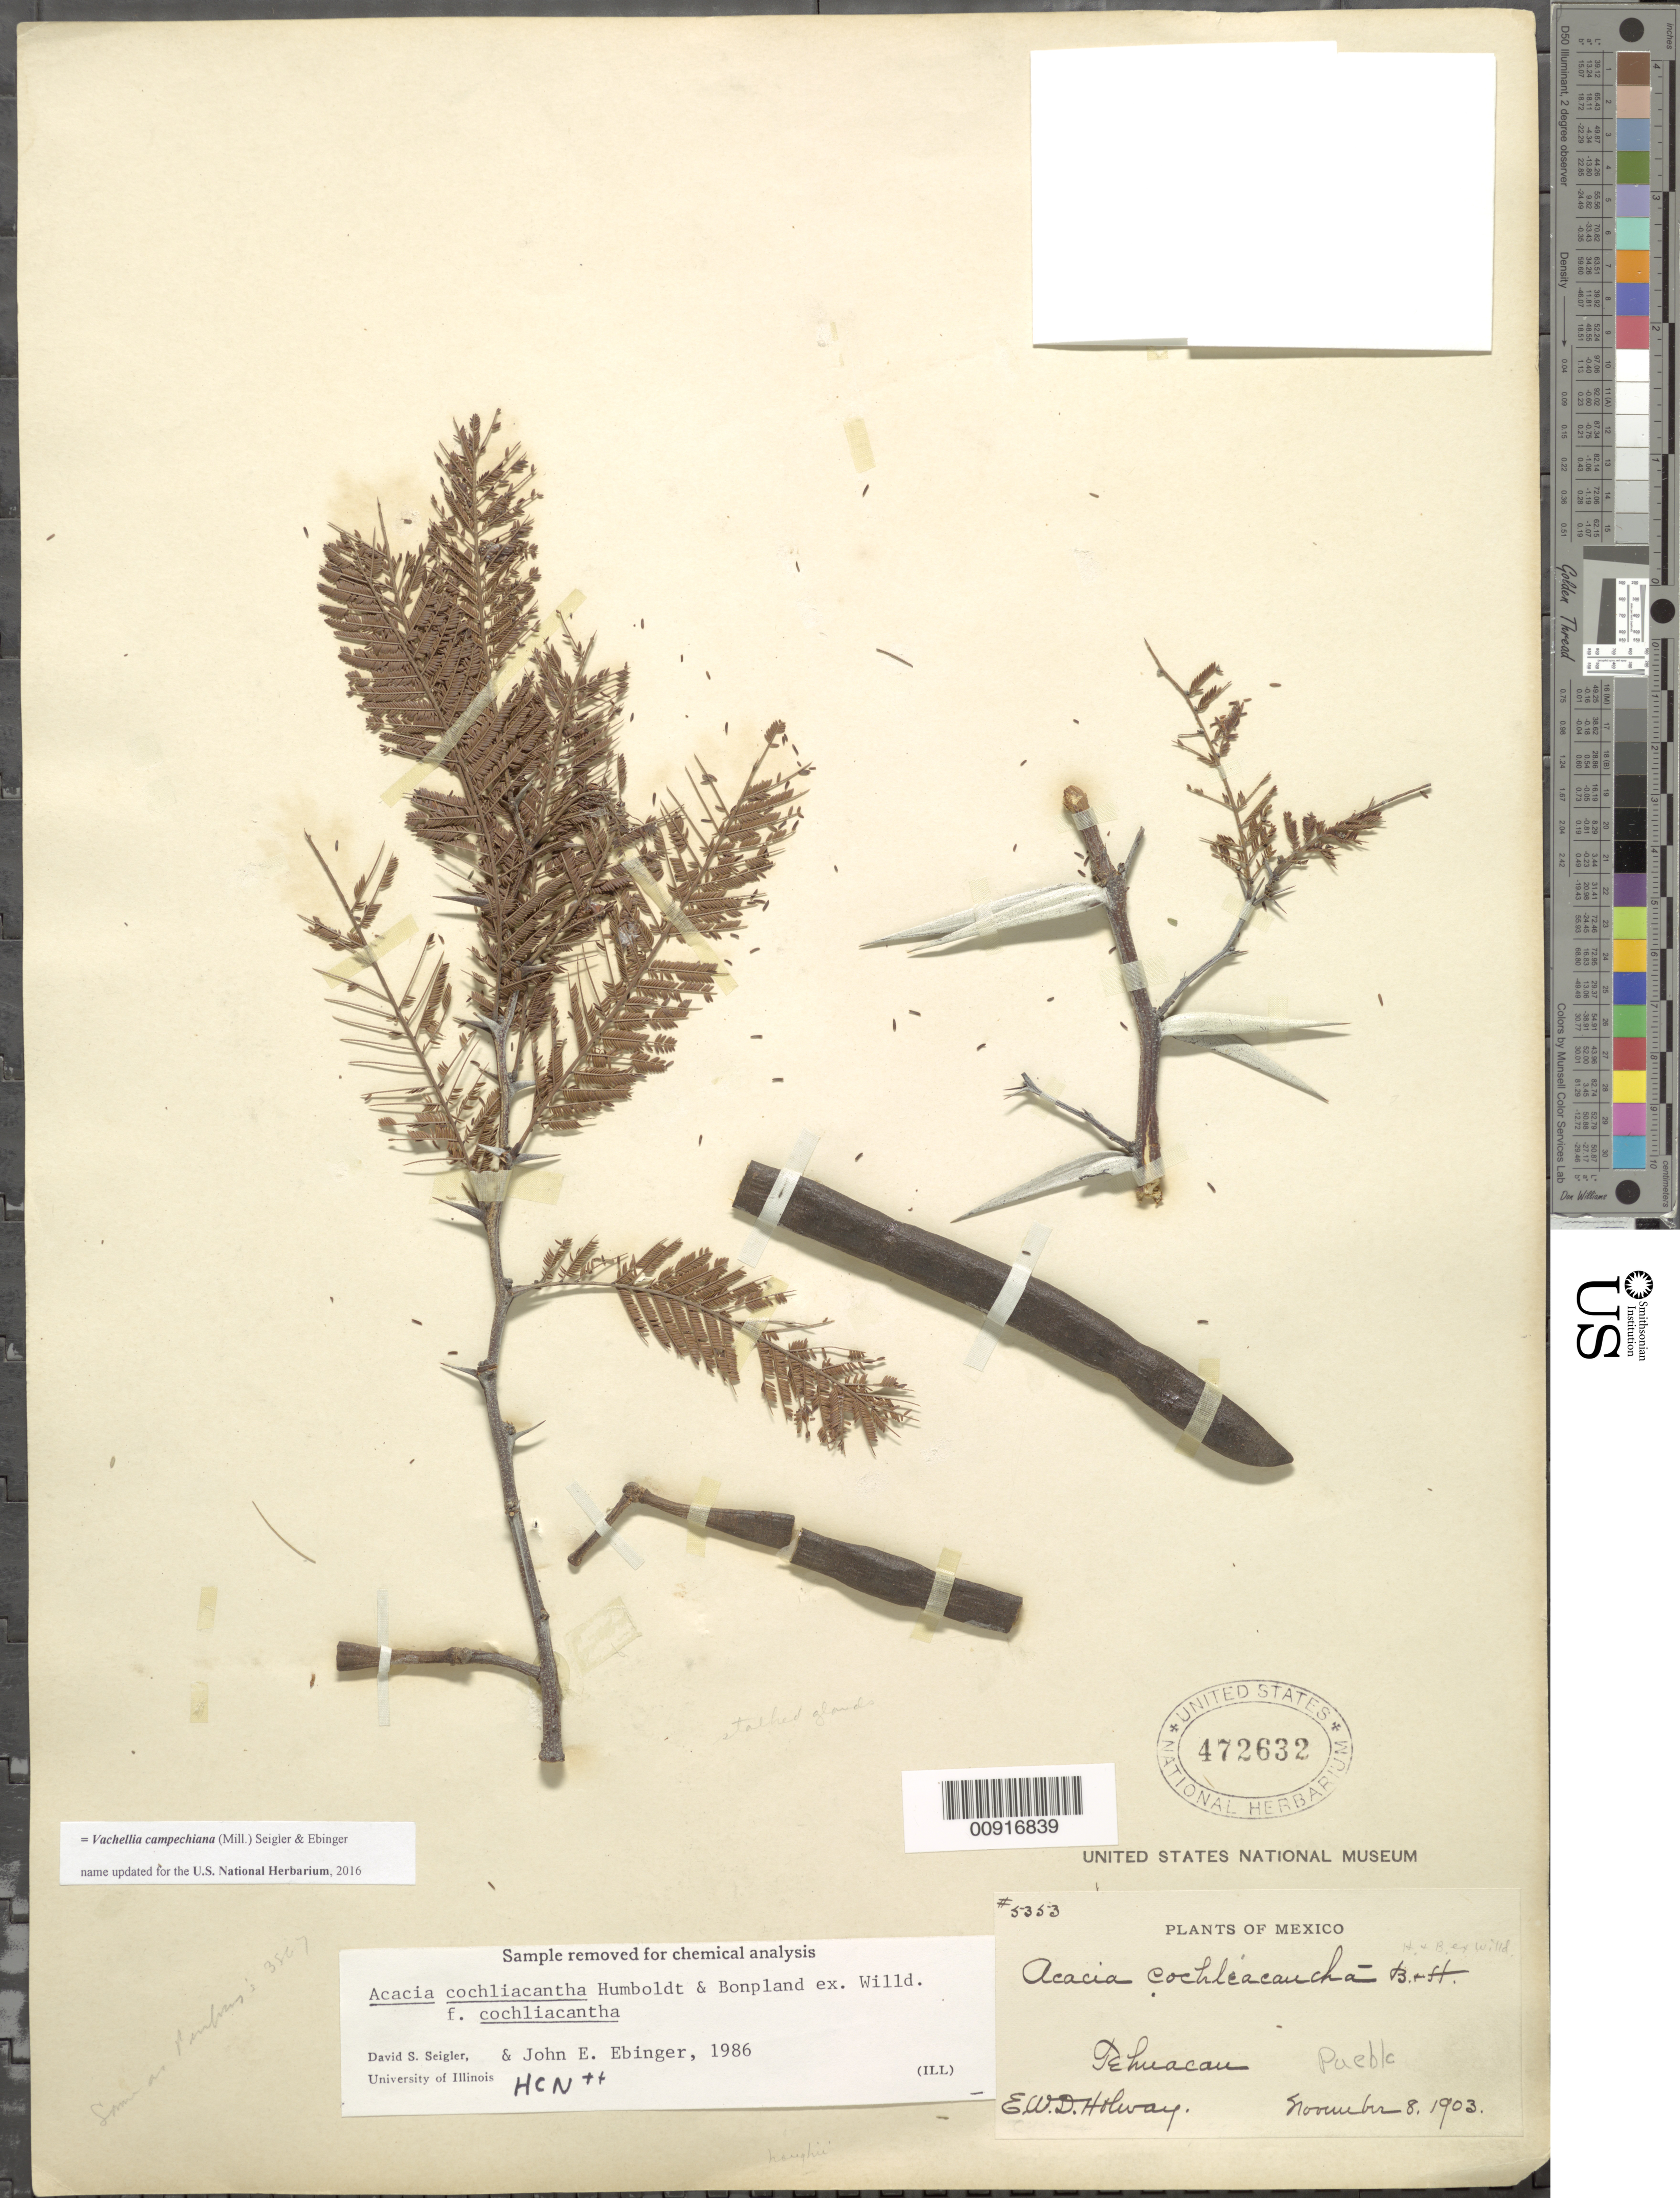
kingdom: Plantae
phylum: Tracheophyta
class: Magnoliopsida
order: Fabales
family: Fabaceae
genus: Vachellia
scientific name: Vachellia campechiana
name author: (Mill.) Seigler & Ebinger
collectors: E. W. D. Holway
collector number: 5353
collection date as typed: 08 Nov 1903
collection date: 1903-11-08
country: Mexico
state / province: Puebla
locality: Tehuacan.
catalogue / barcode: US 472632